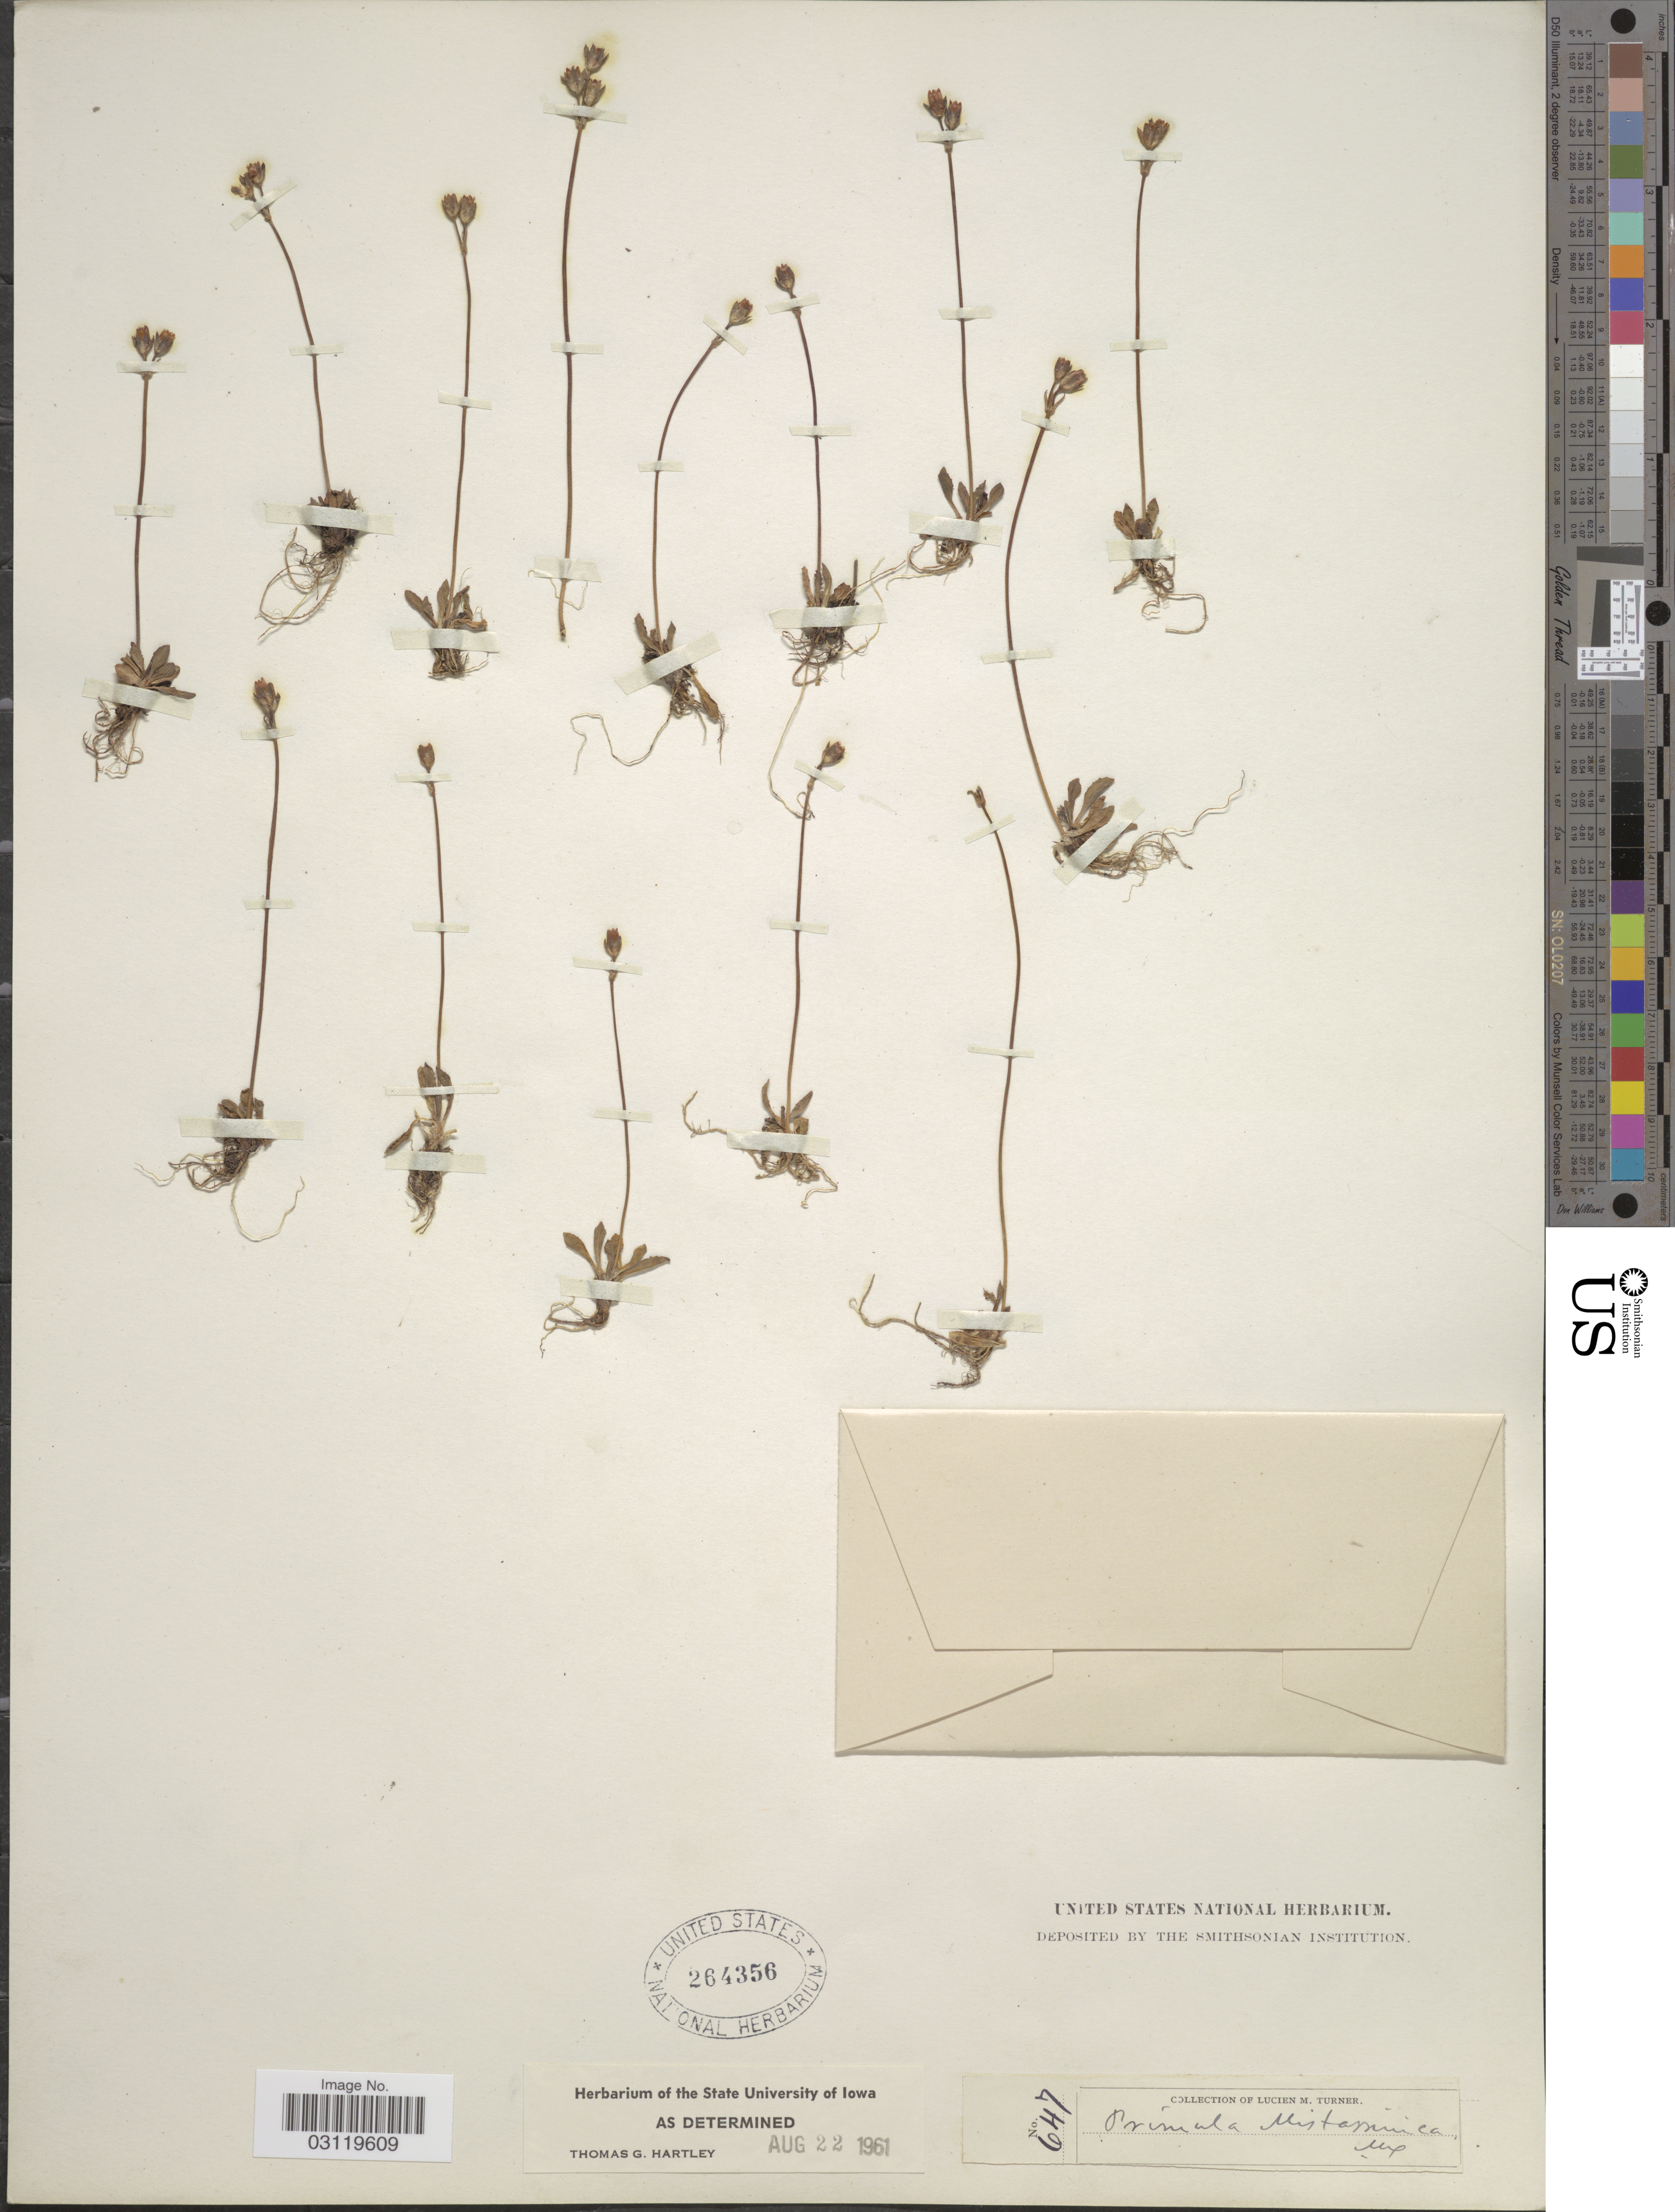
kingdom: Plantae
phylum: Tracheophyta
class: Magnoliopsida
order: Ericales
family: Primulaceae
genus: Primula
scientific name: Primula mistassinica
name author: Michx.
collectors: L. M. Turner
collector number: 647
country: United States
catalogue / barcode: US 264356